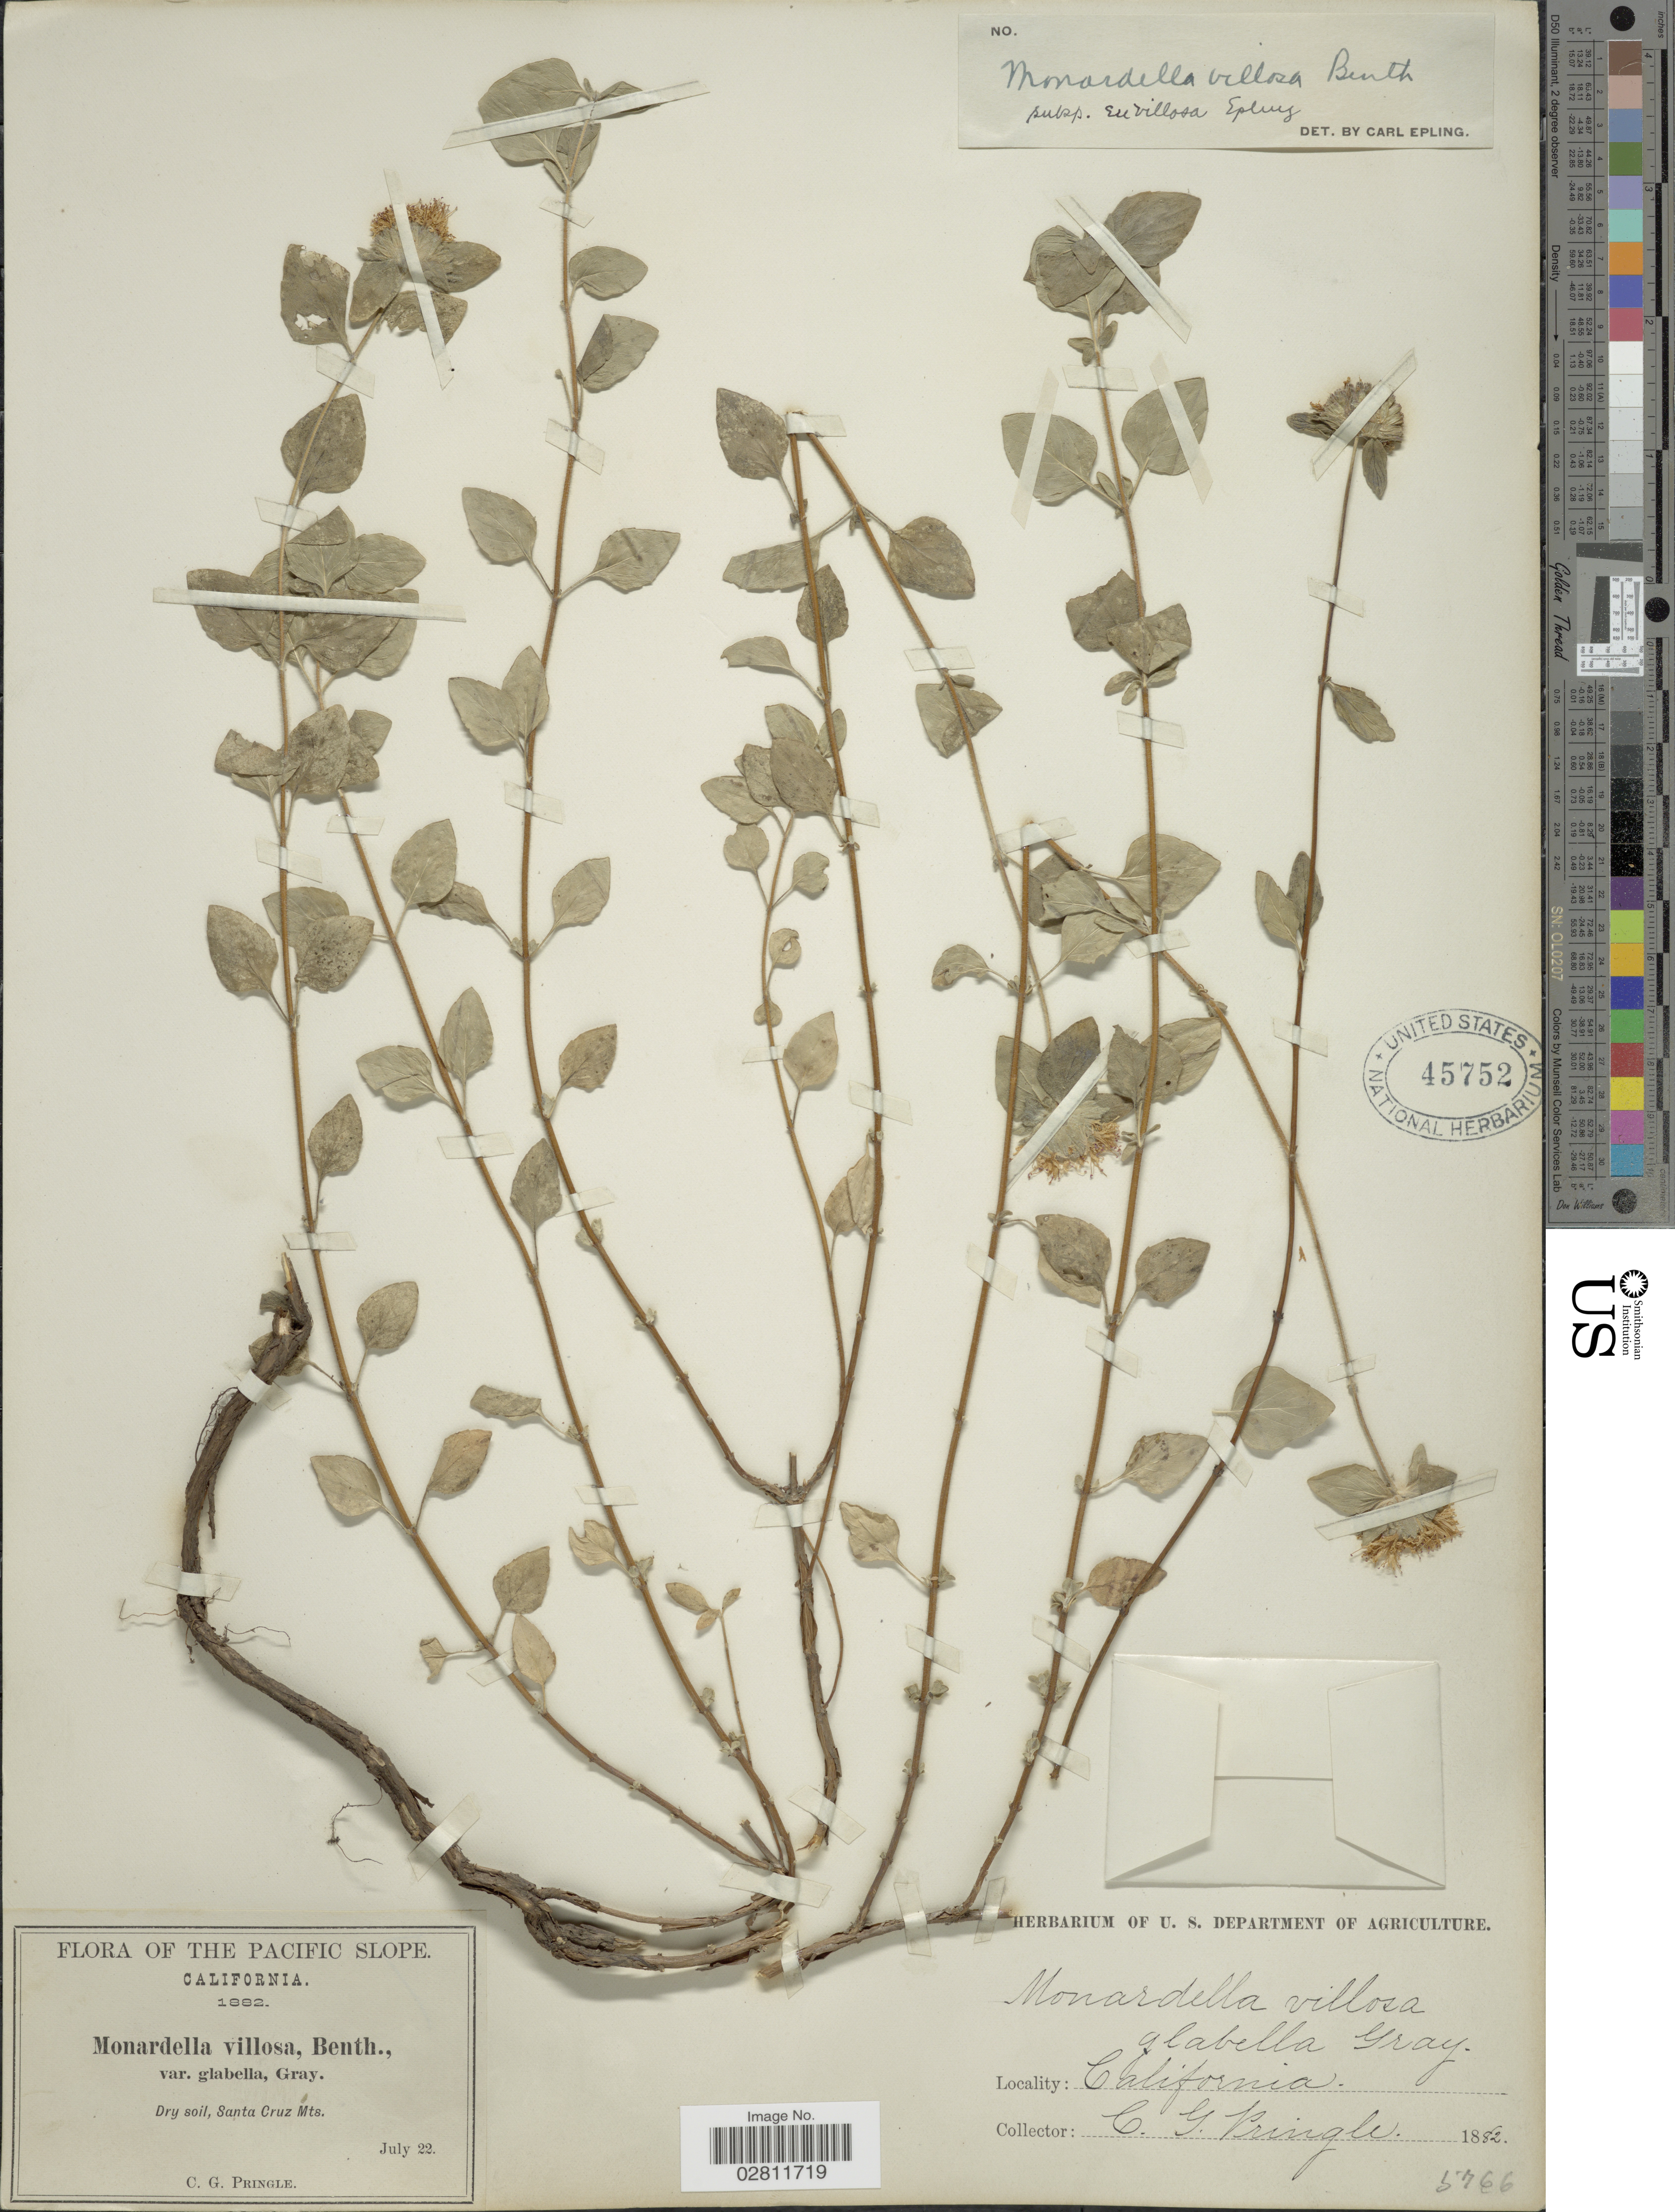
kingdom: Plantae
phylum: Tracheophyta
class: Magnoliopsida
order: Lamiales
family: Lamiaceae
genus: Monardella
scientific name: Monardella villosa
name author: Benth.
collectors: C. G. Pringle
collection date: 1882-07-22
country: United States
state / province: California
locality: Pacific Slope. Dry soil, Santa Cruz Mts.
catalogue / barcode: US 45752